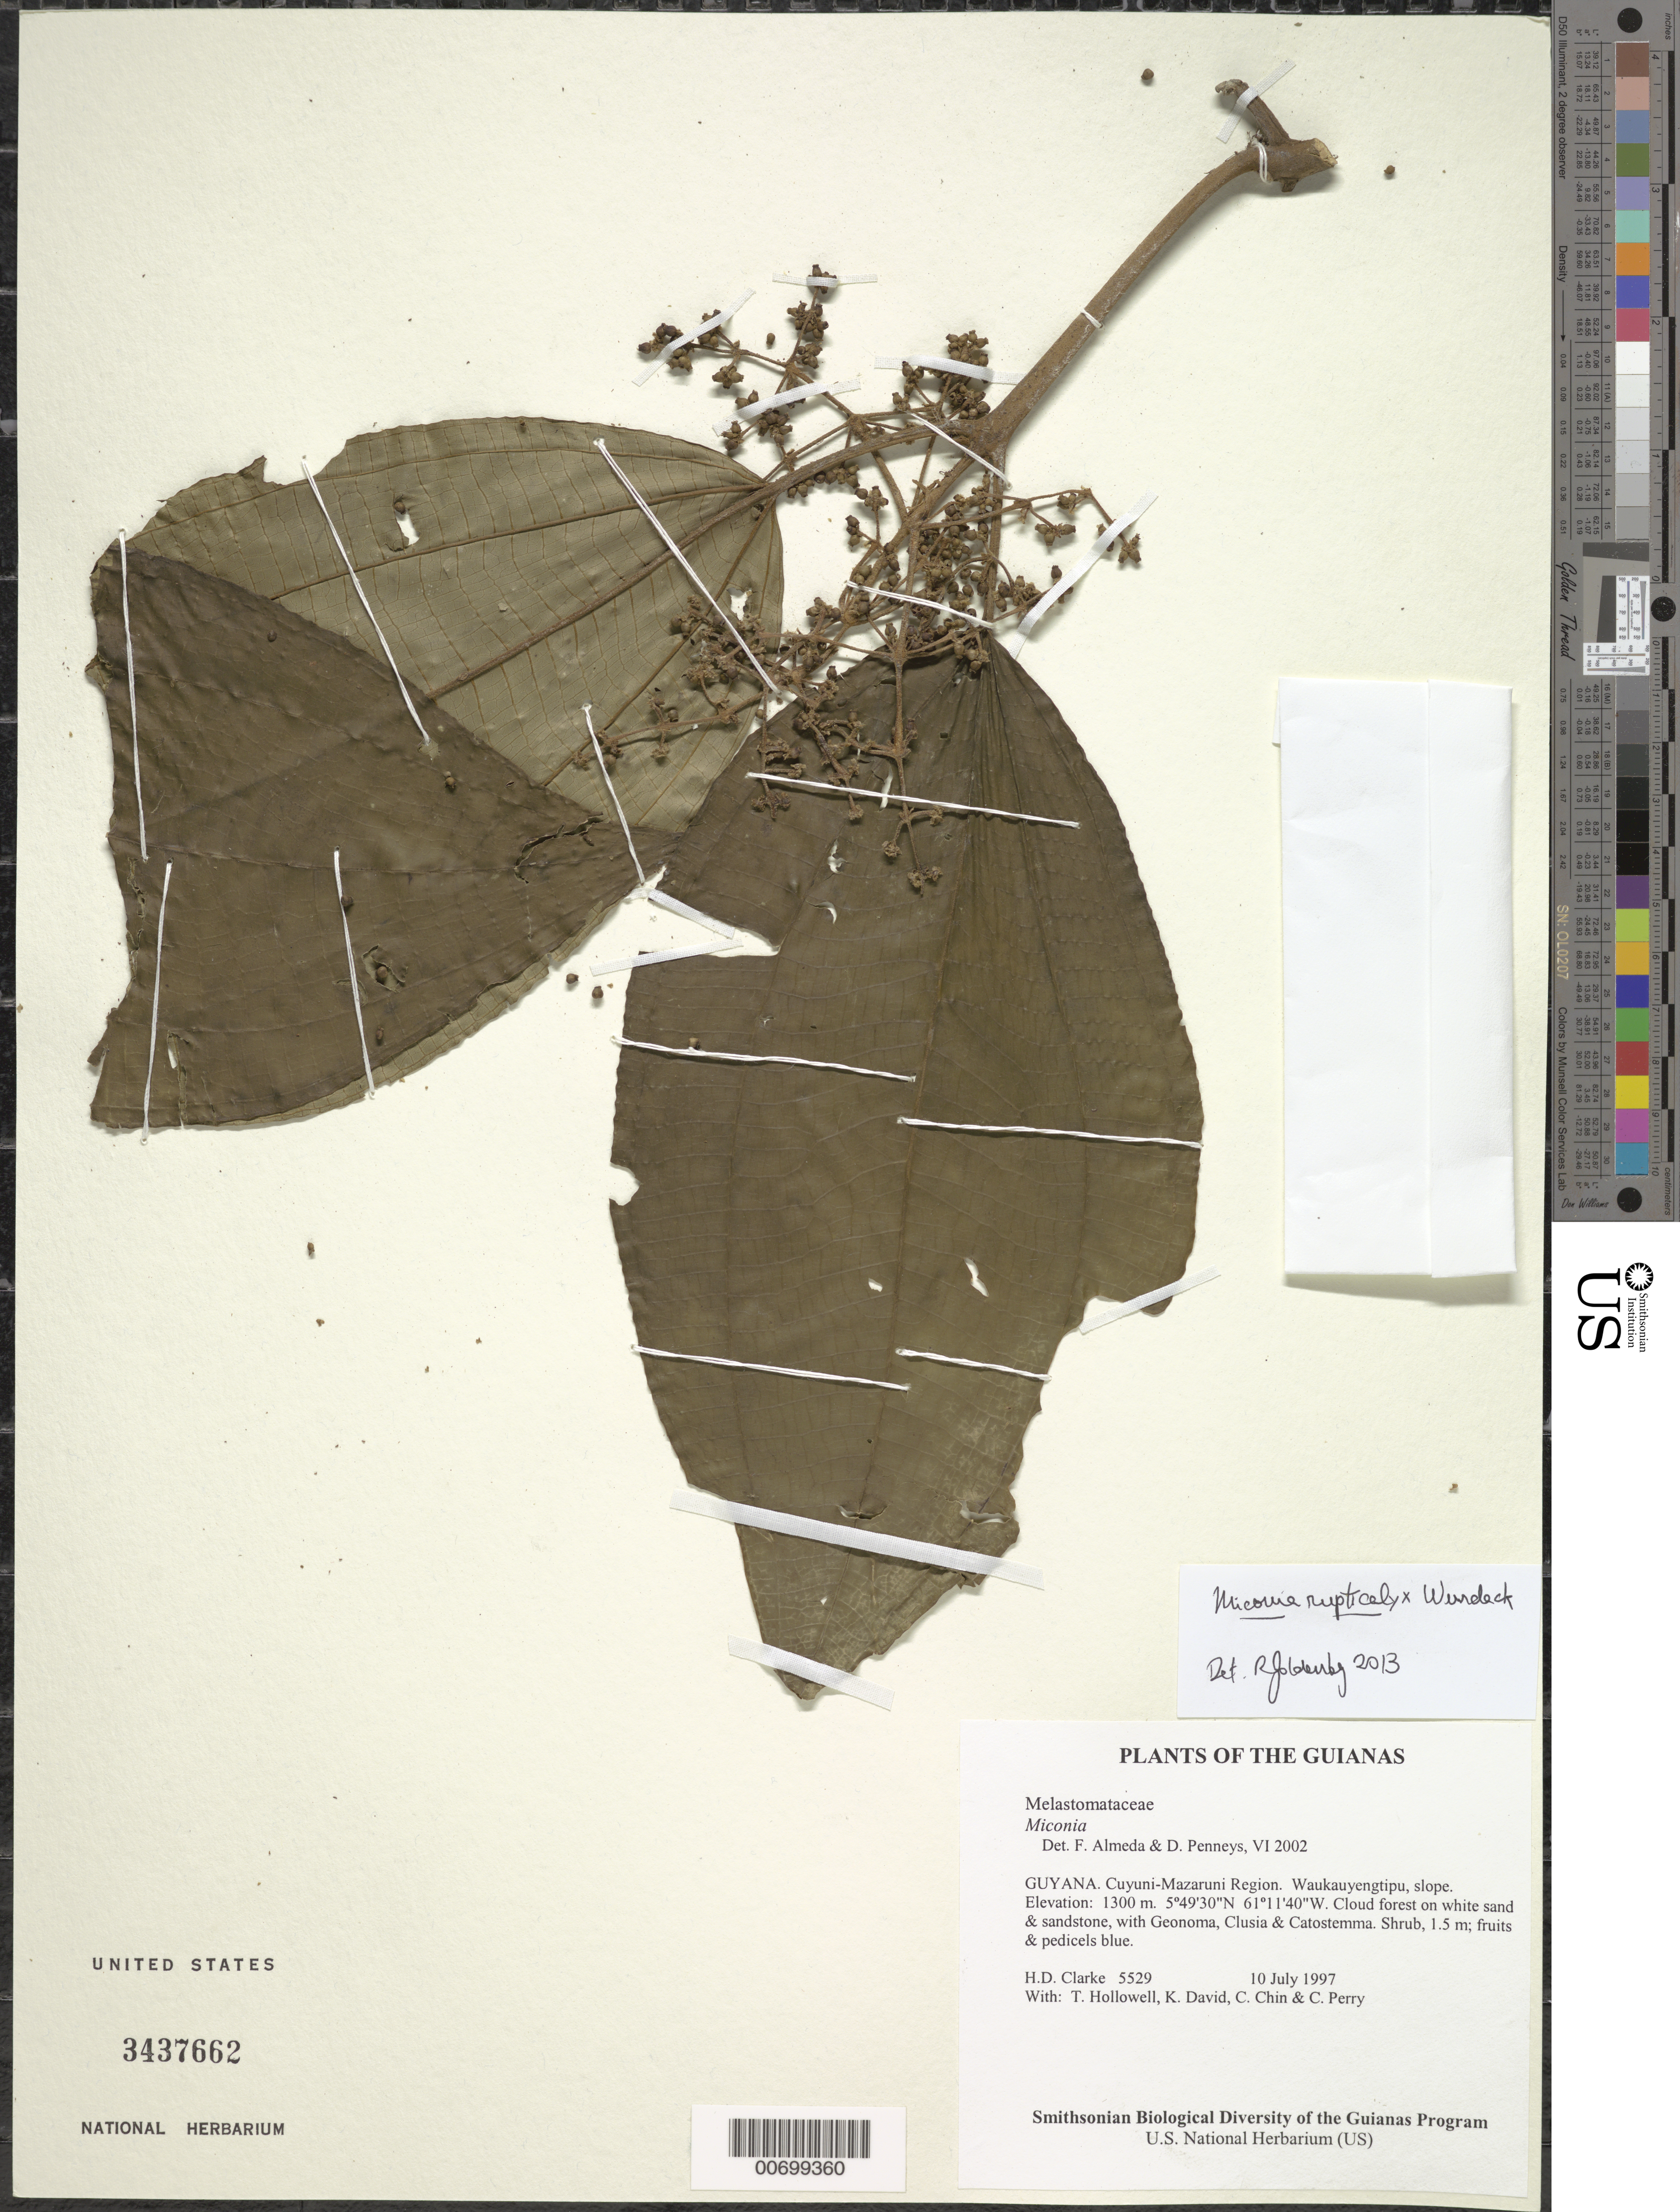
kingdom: Plantae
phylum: Tracheophyta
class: Magnoliopsida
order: Myrtales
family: Melastomataceae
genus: Miconia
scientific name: Miconia rupticalyx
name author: Wurdack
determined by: Goldenberg, R.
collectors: H. D. Clarke, T. Hollowell, K. David, C. Chin & C. Perry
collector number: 5529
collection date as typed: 10 July 1997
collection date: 1997-07-10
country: Guyana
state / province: Cuyuni-Mazaruni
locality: Waukauyengtipu, slope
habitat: Cloud forest on white sand & sandstone, with Geonoma, Clusia & Catostemma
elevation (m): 1300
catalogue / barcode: US 3437662